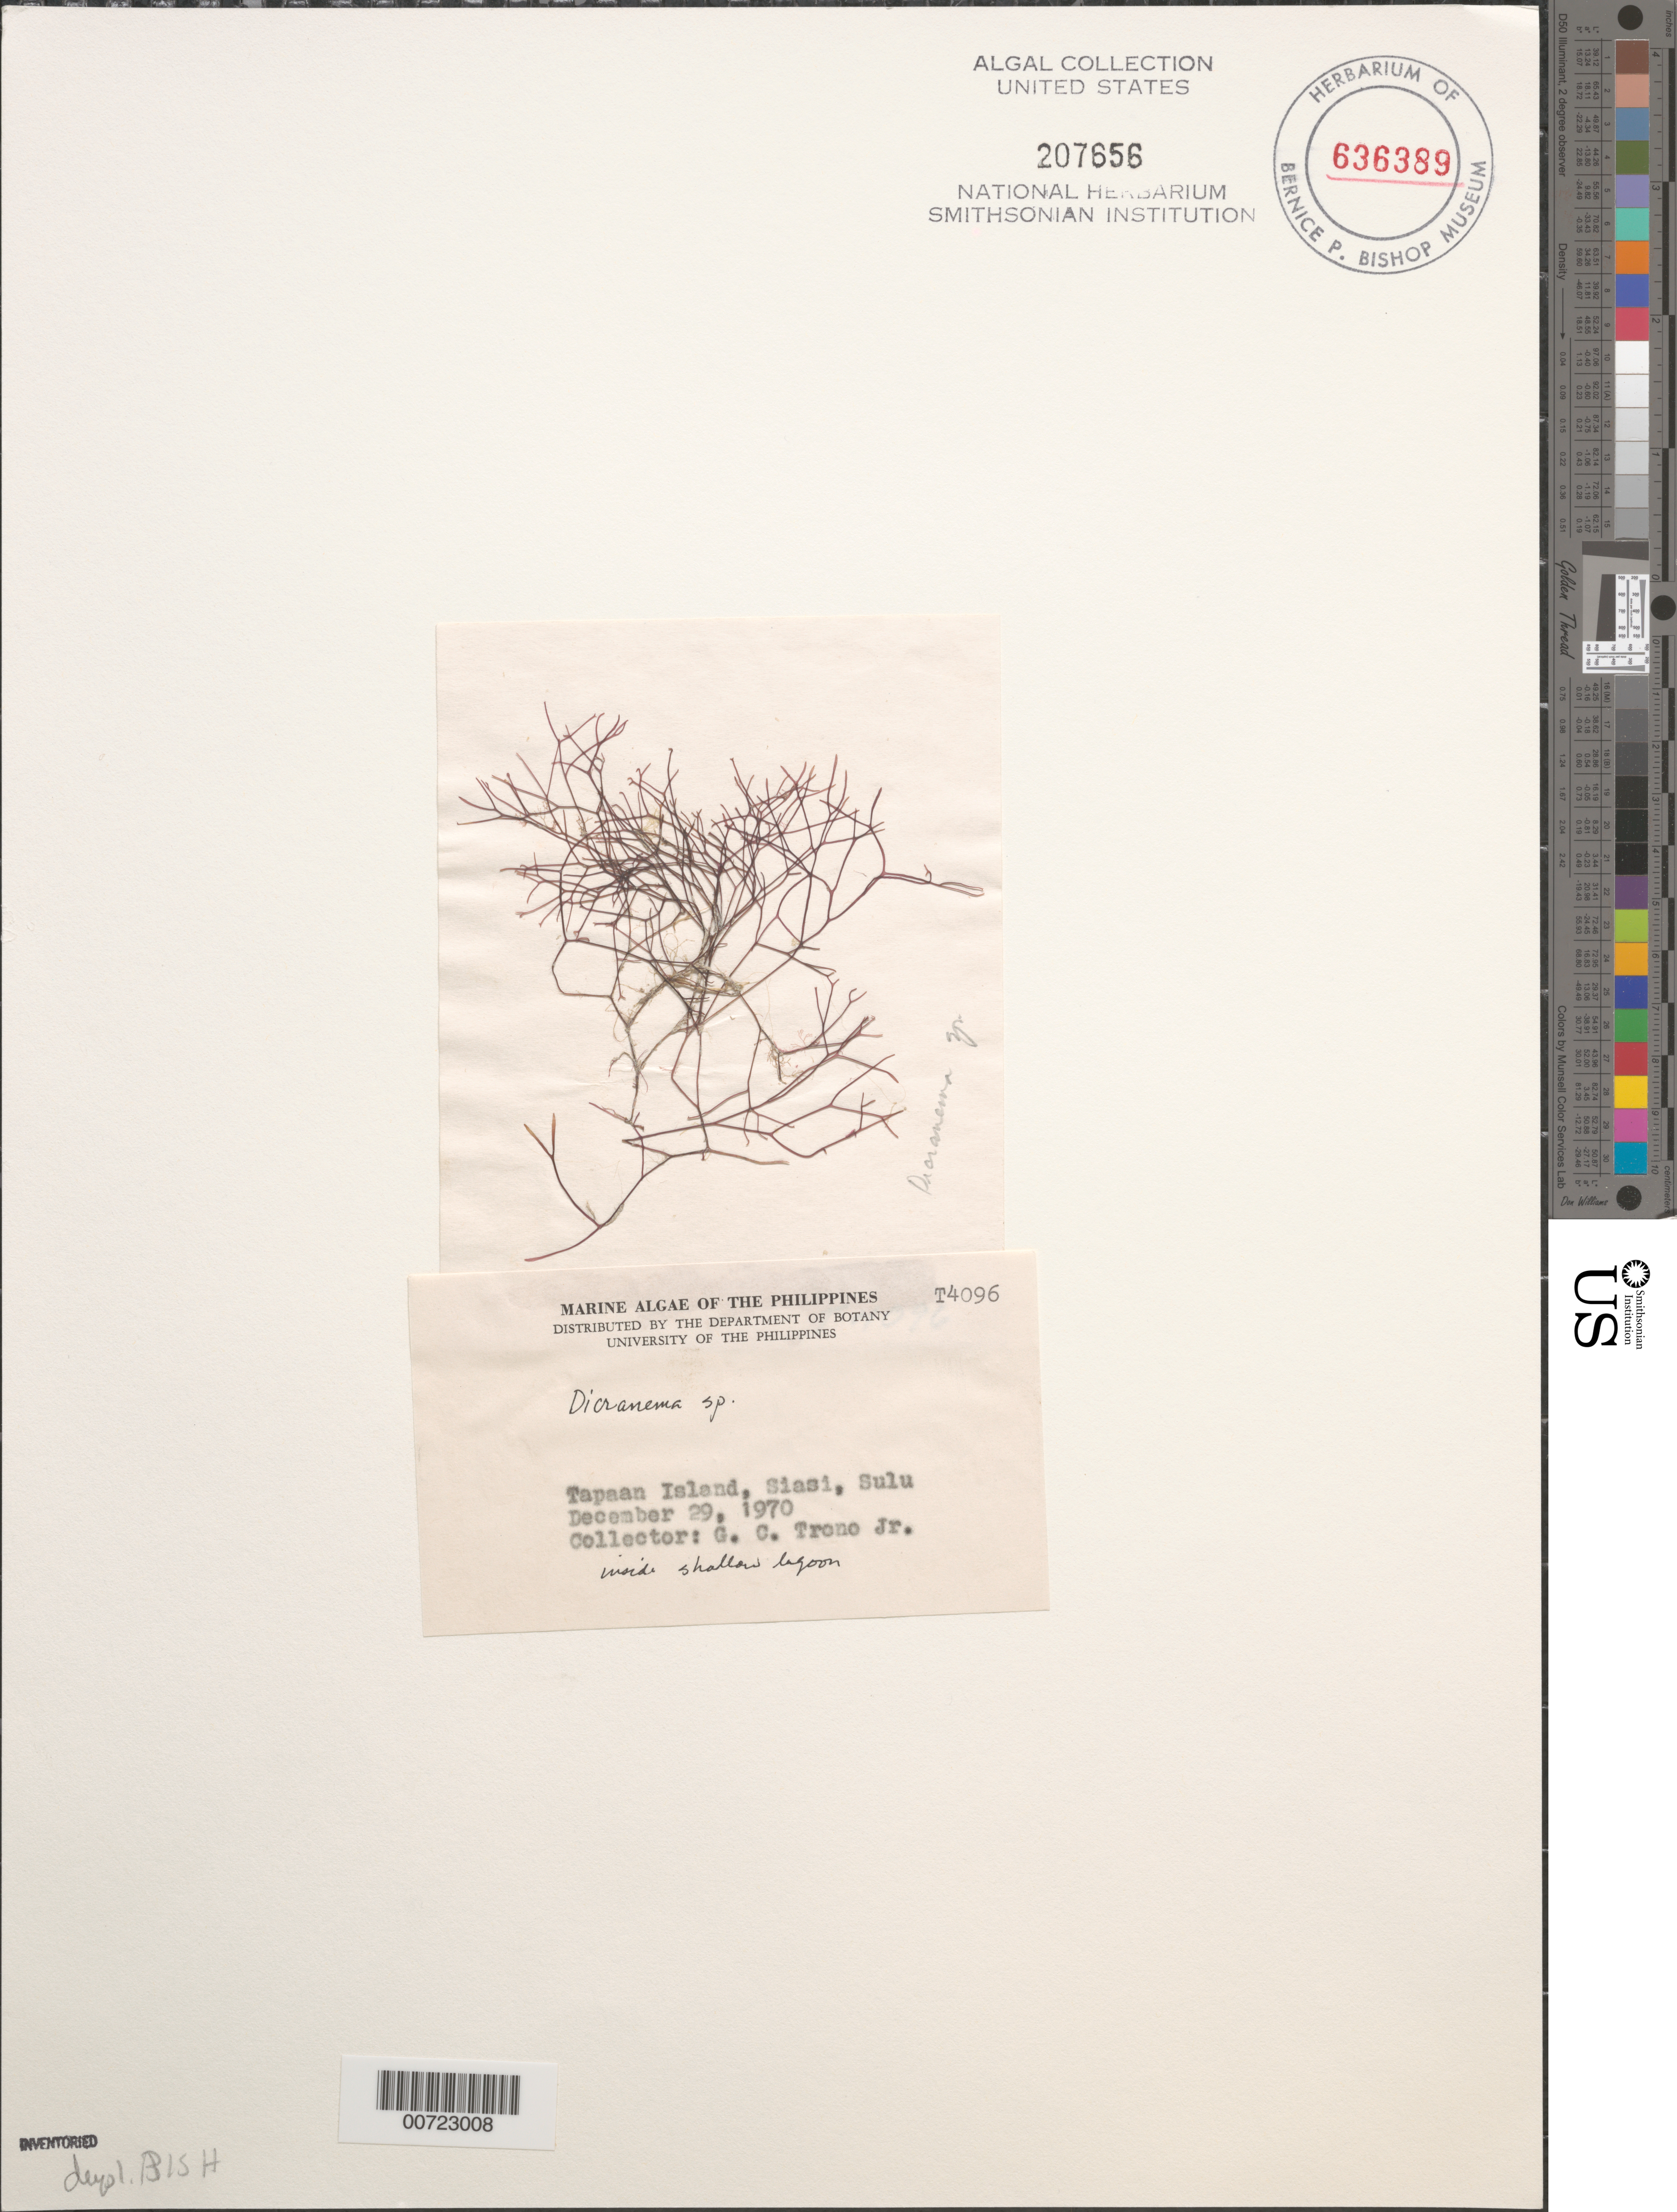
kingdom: Plantae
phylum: Rhodophyta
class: Florideophyceae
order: Gigartinales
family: Dicranemataceae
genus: Dicranema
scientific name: Dicranema sp.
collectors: G. Trono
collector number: T4096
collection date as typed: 29 Dec 1970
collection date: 1970-12-29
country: Philippines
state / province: Muslim Mindanao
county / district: Sulu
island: Siasi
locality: Tapaan Island, Siasi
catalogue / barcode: US 207656